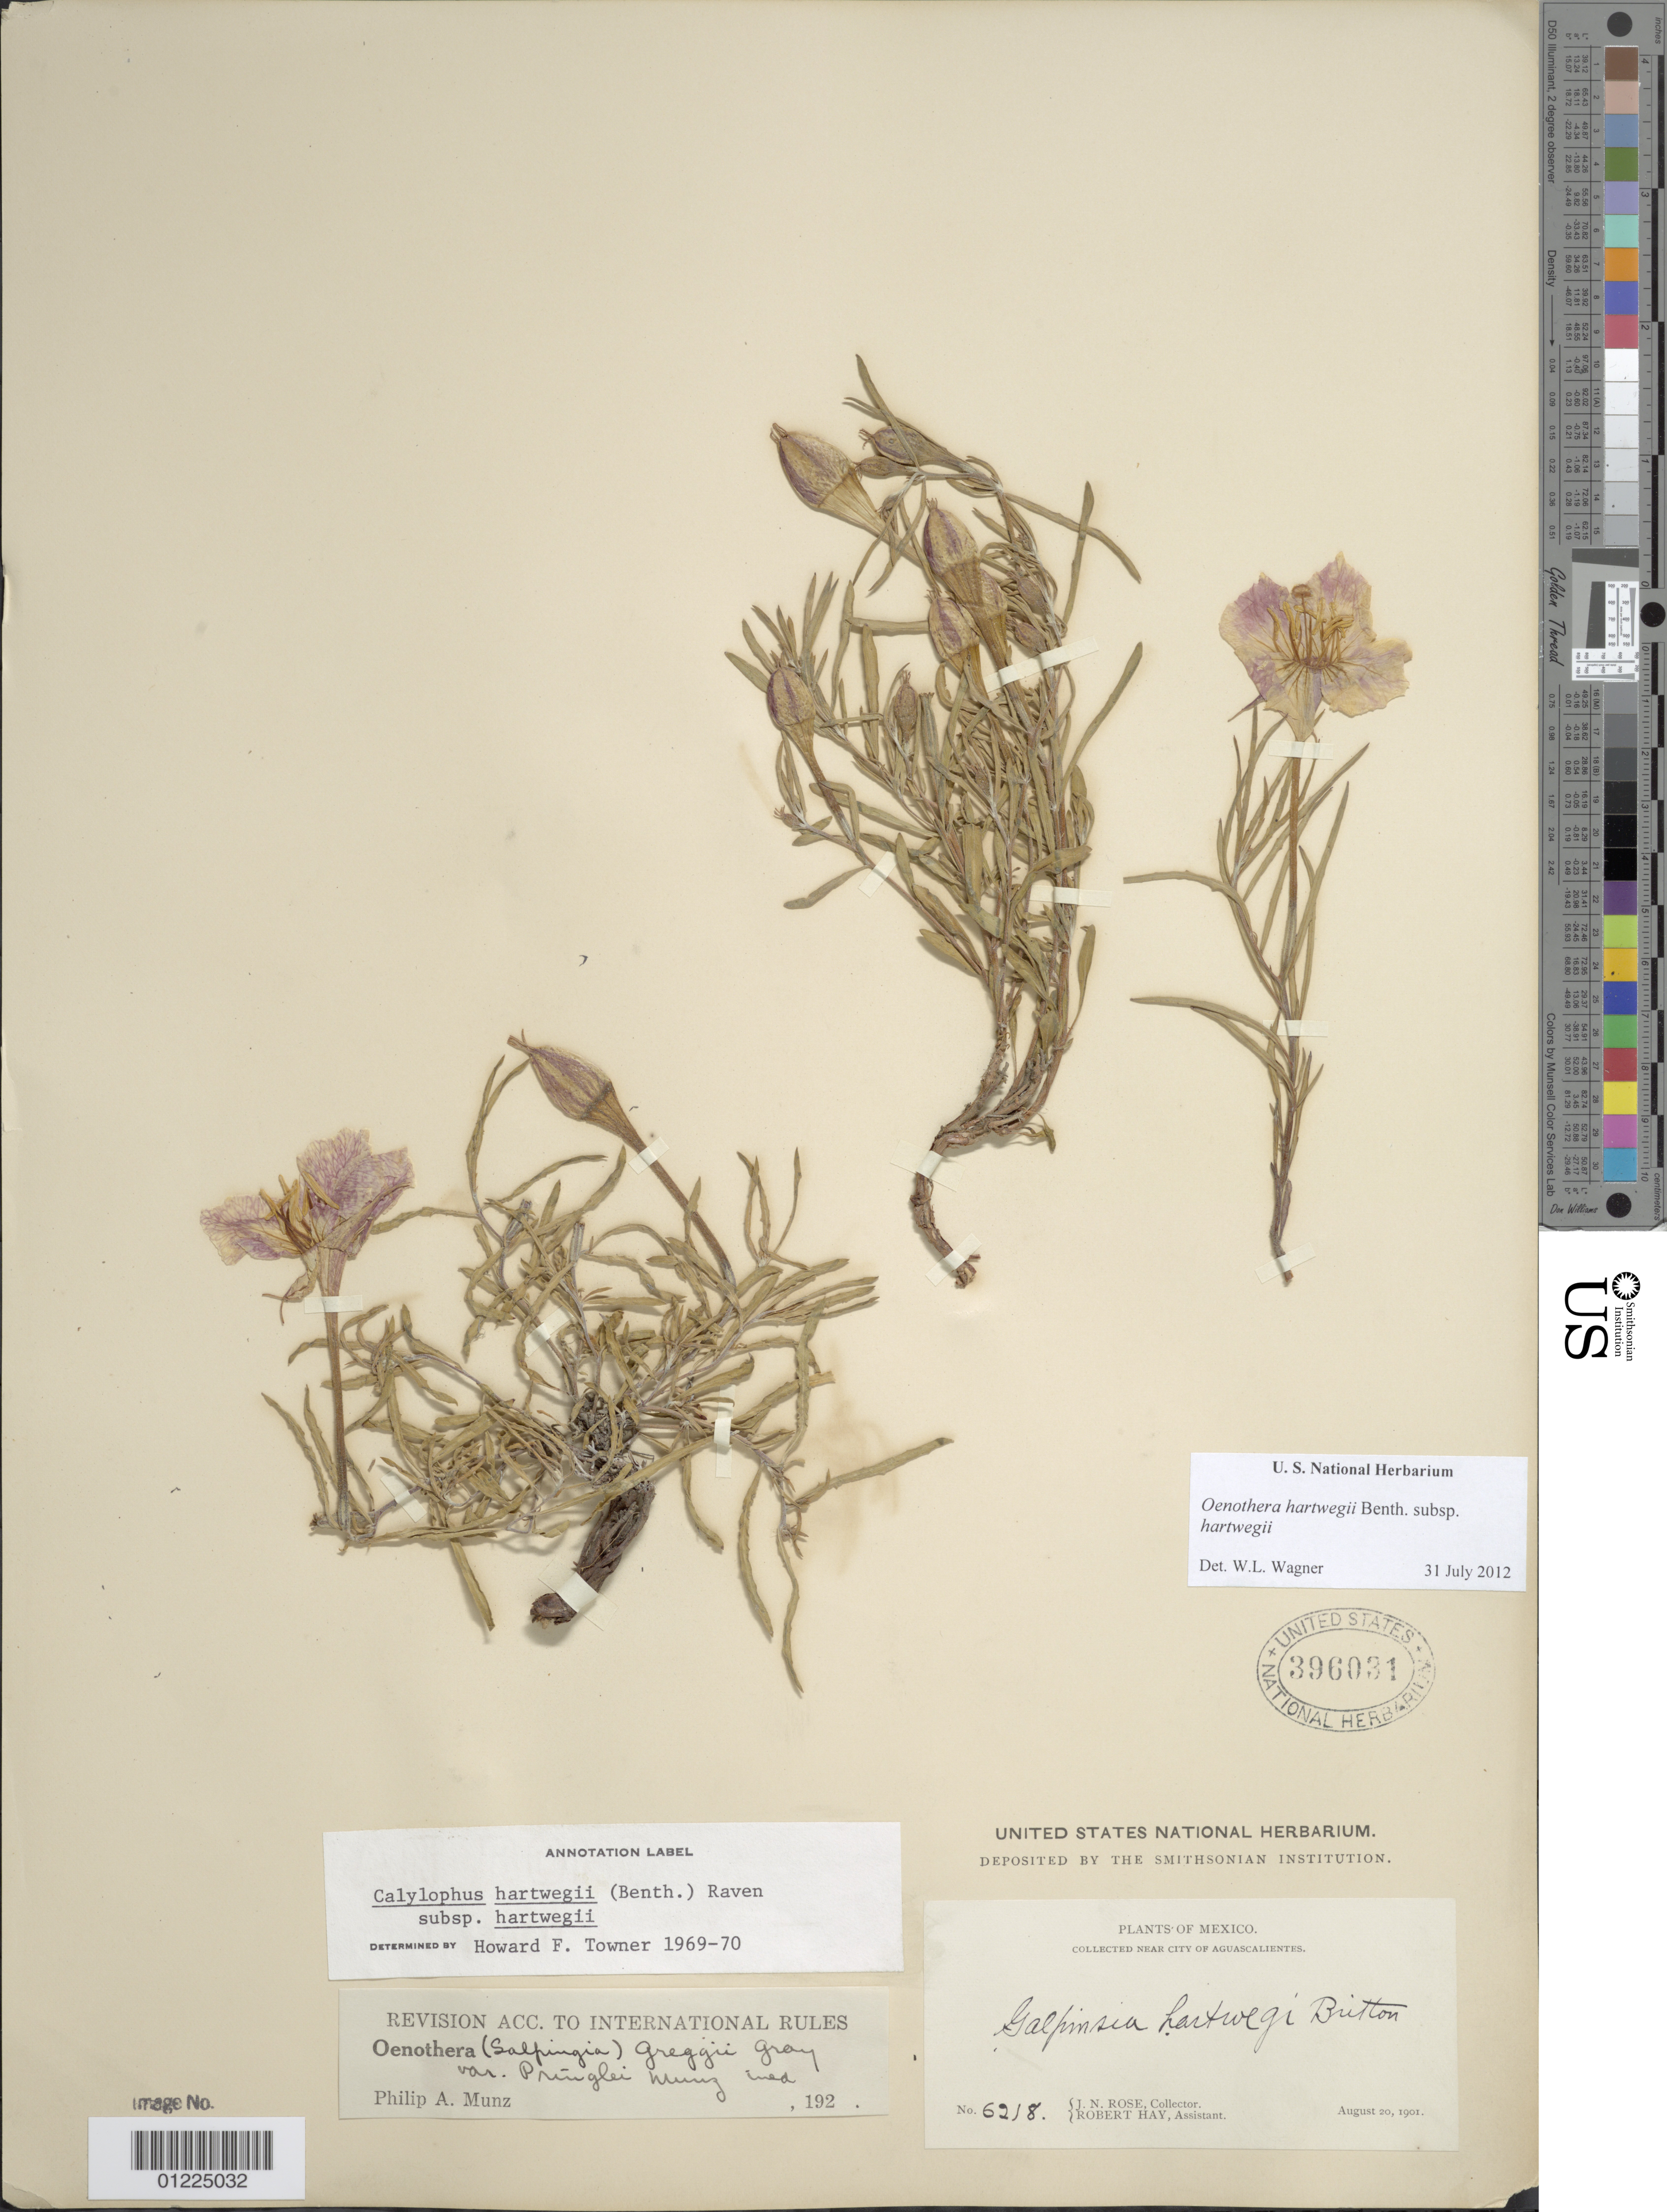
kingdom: Plantae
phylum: Tracheophyta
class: Magnoliopsida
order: Myrtales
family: Onagraceae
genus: Oenothera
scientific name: Oenothera hartwegii subsp. hartwegii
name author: Benth.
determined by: Wagner, W. L., (BOT), Smithsonian Institution - National Museum of Natural History (UNITED STATES)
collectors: J. N. Rose & R. H. Hay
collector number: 6218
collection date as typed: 20 Aug 1901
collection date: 1901-08-20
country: Mexico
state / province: Aguascalientes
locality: Near city of Aguascalientes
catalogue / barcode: US 396031